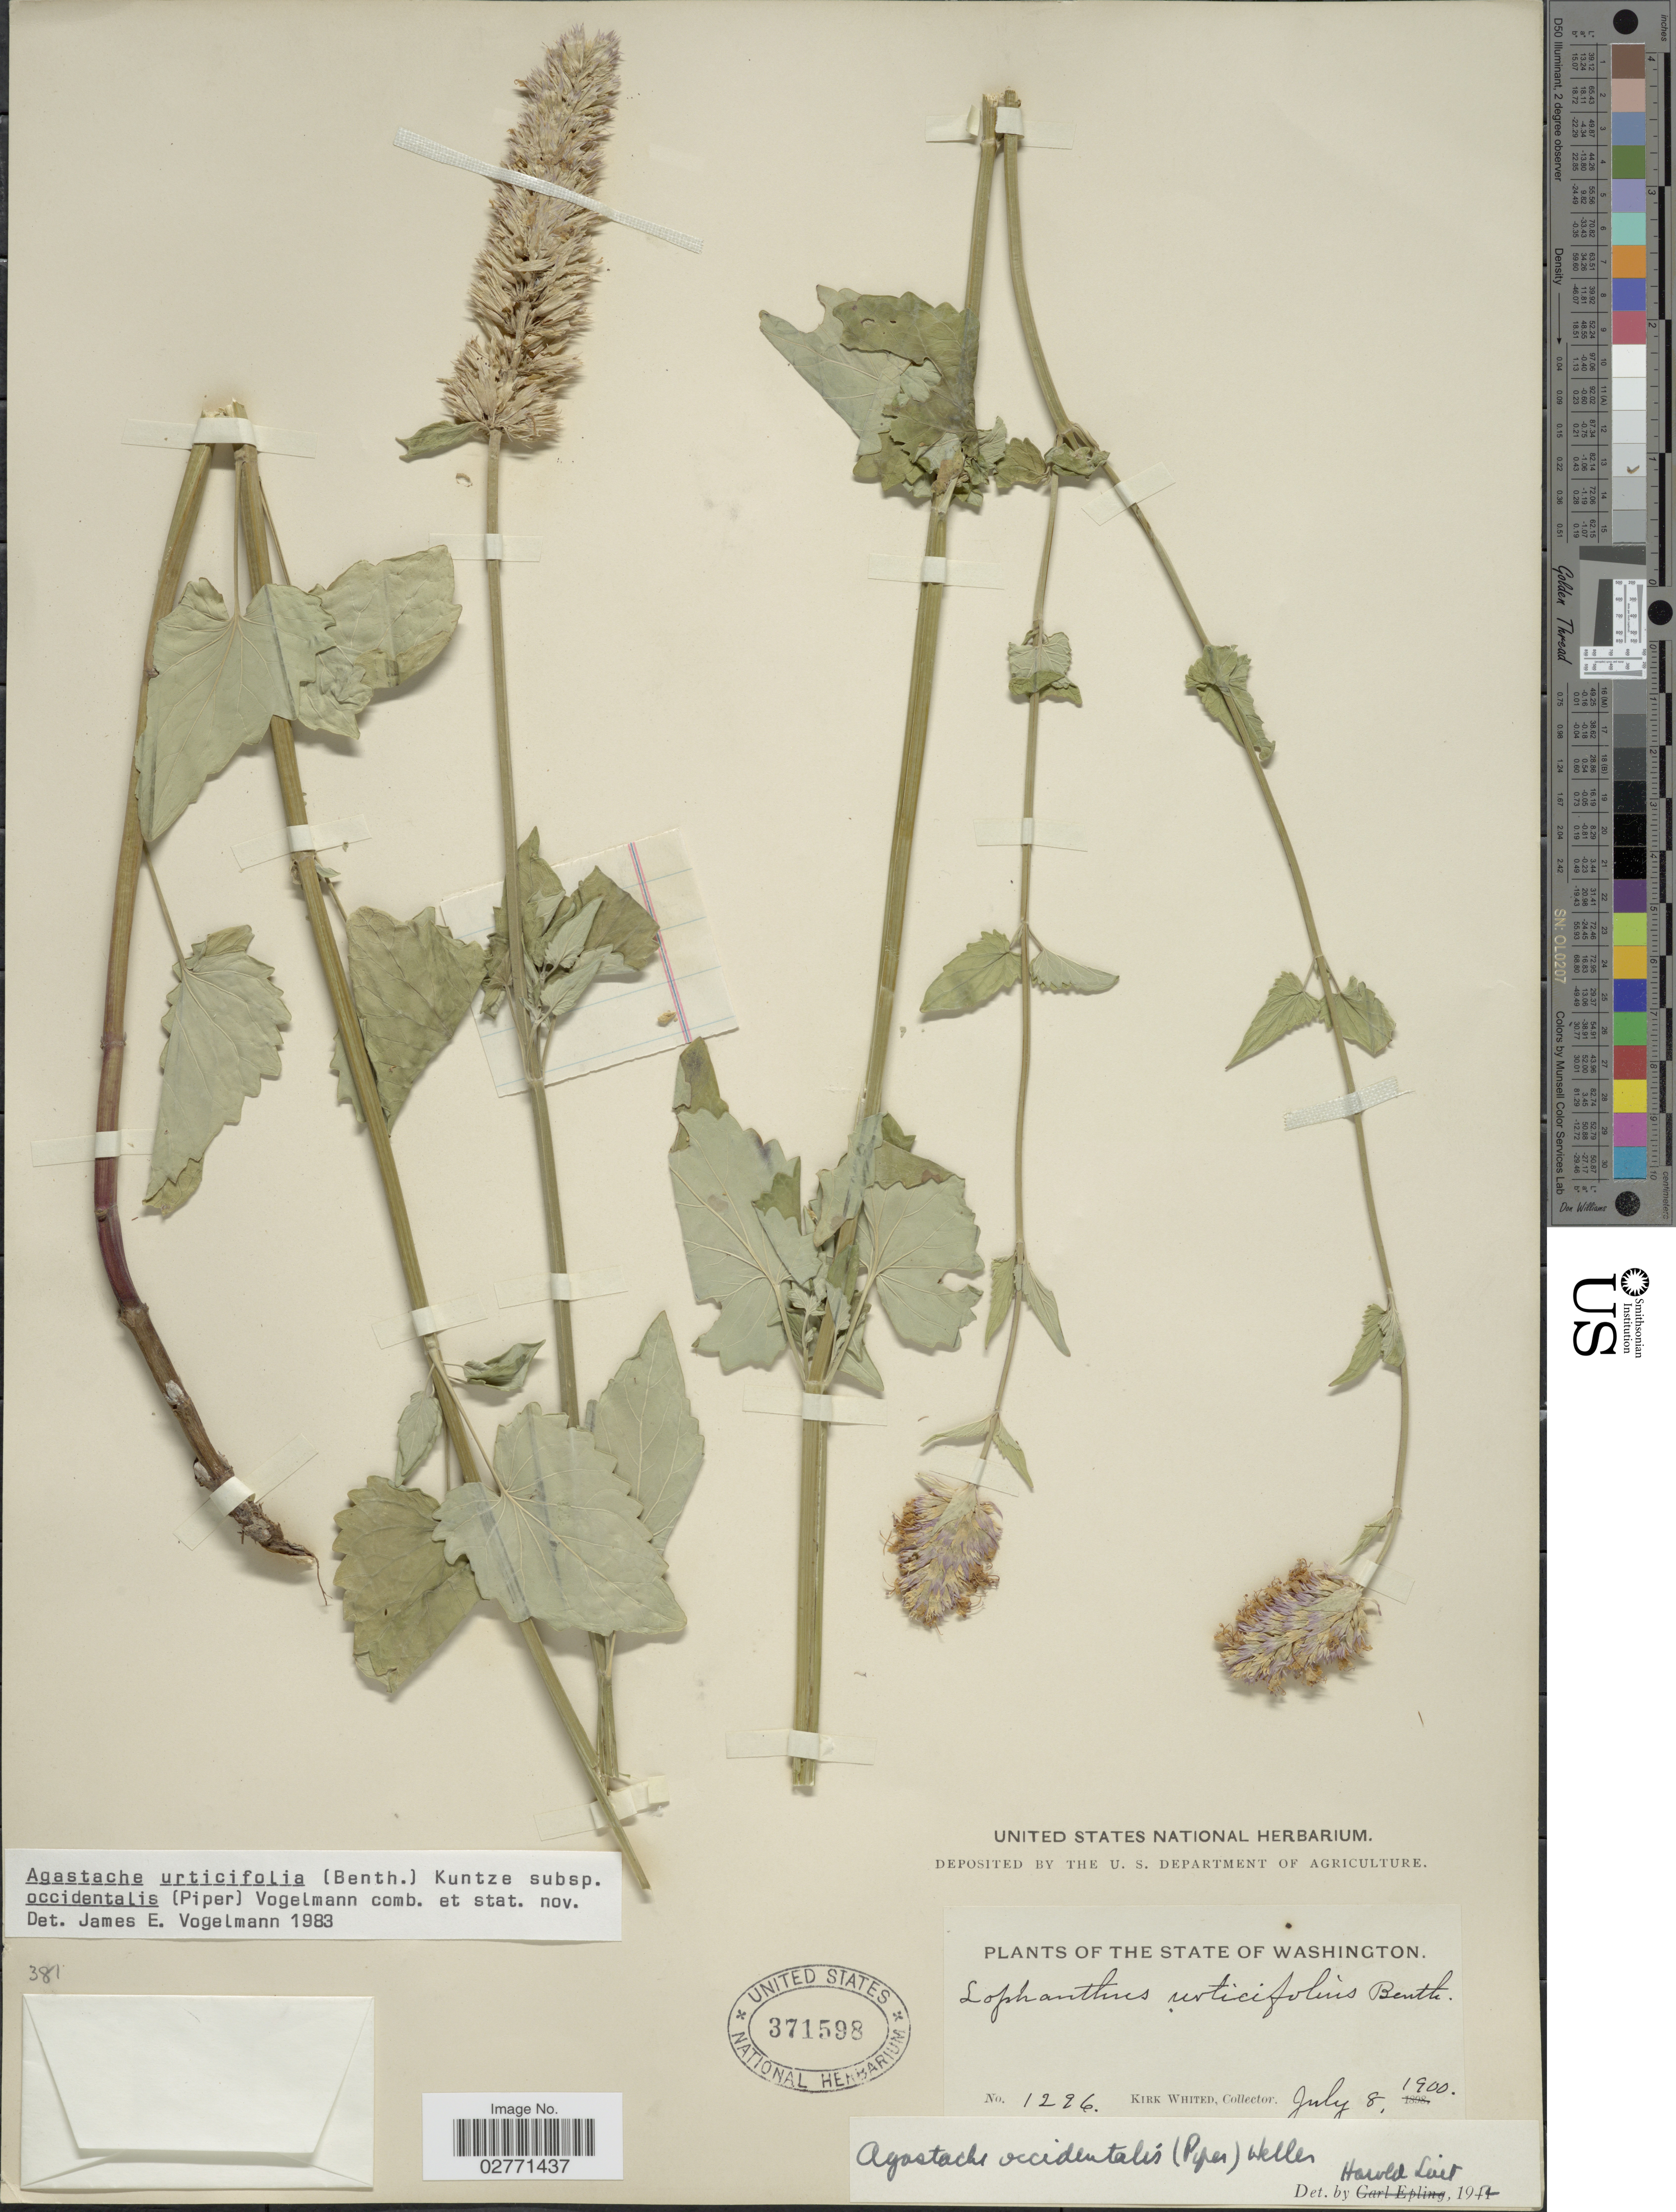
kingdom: Plantae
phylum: Tracheophyta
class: Magnoliopsida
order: Lamiales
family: Lamiaceae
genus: Agastache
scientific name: Agastache urticifolia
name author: (Benth.) Kuntze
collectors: K. Whited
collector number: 1296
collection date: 1900-07-08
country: United States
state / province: Washington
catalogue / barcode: US 371598